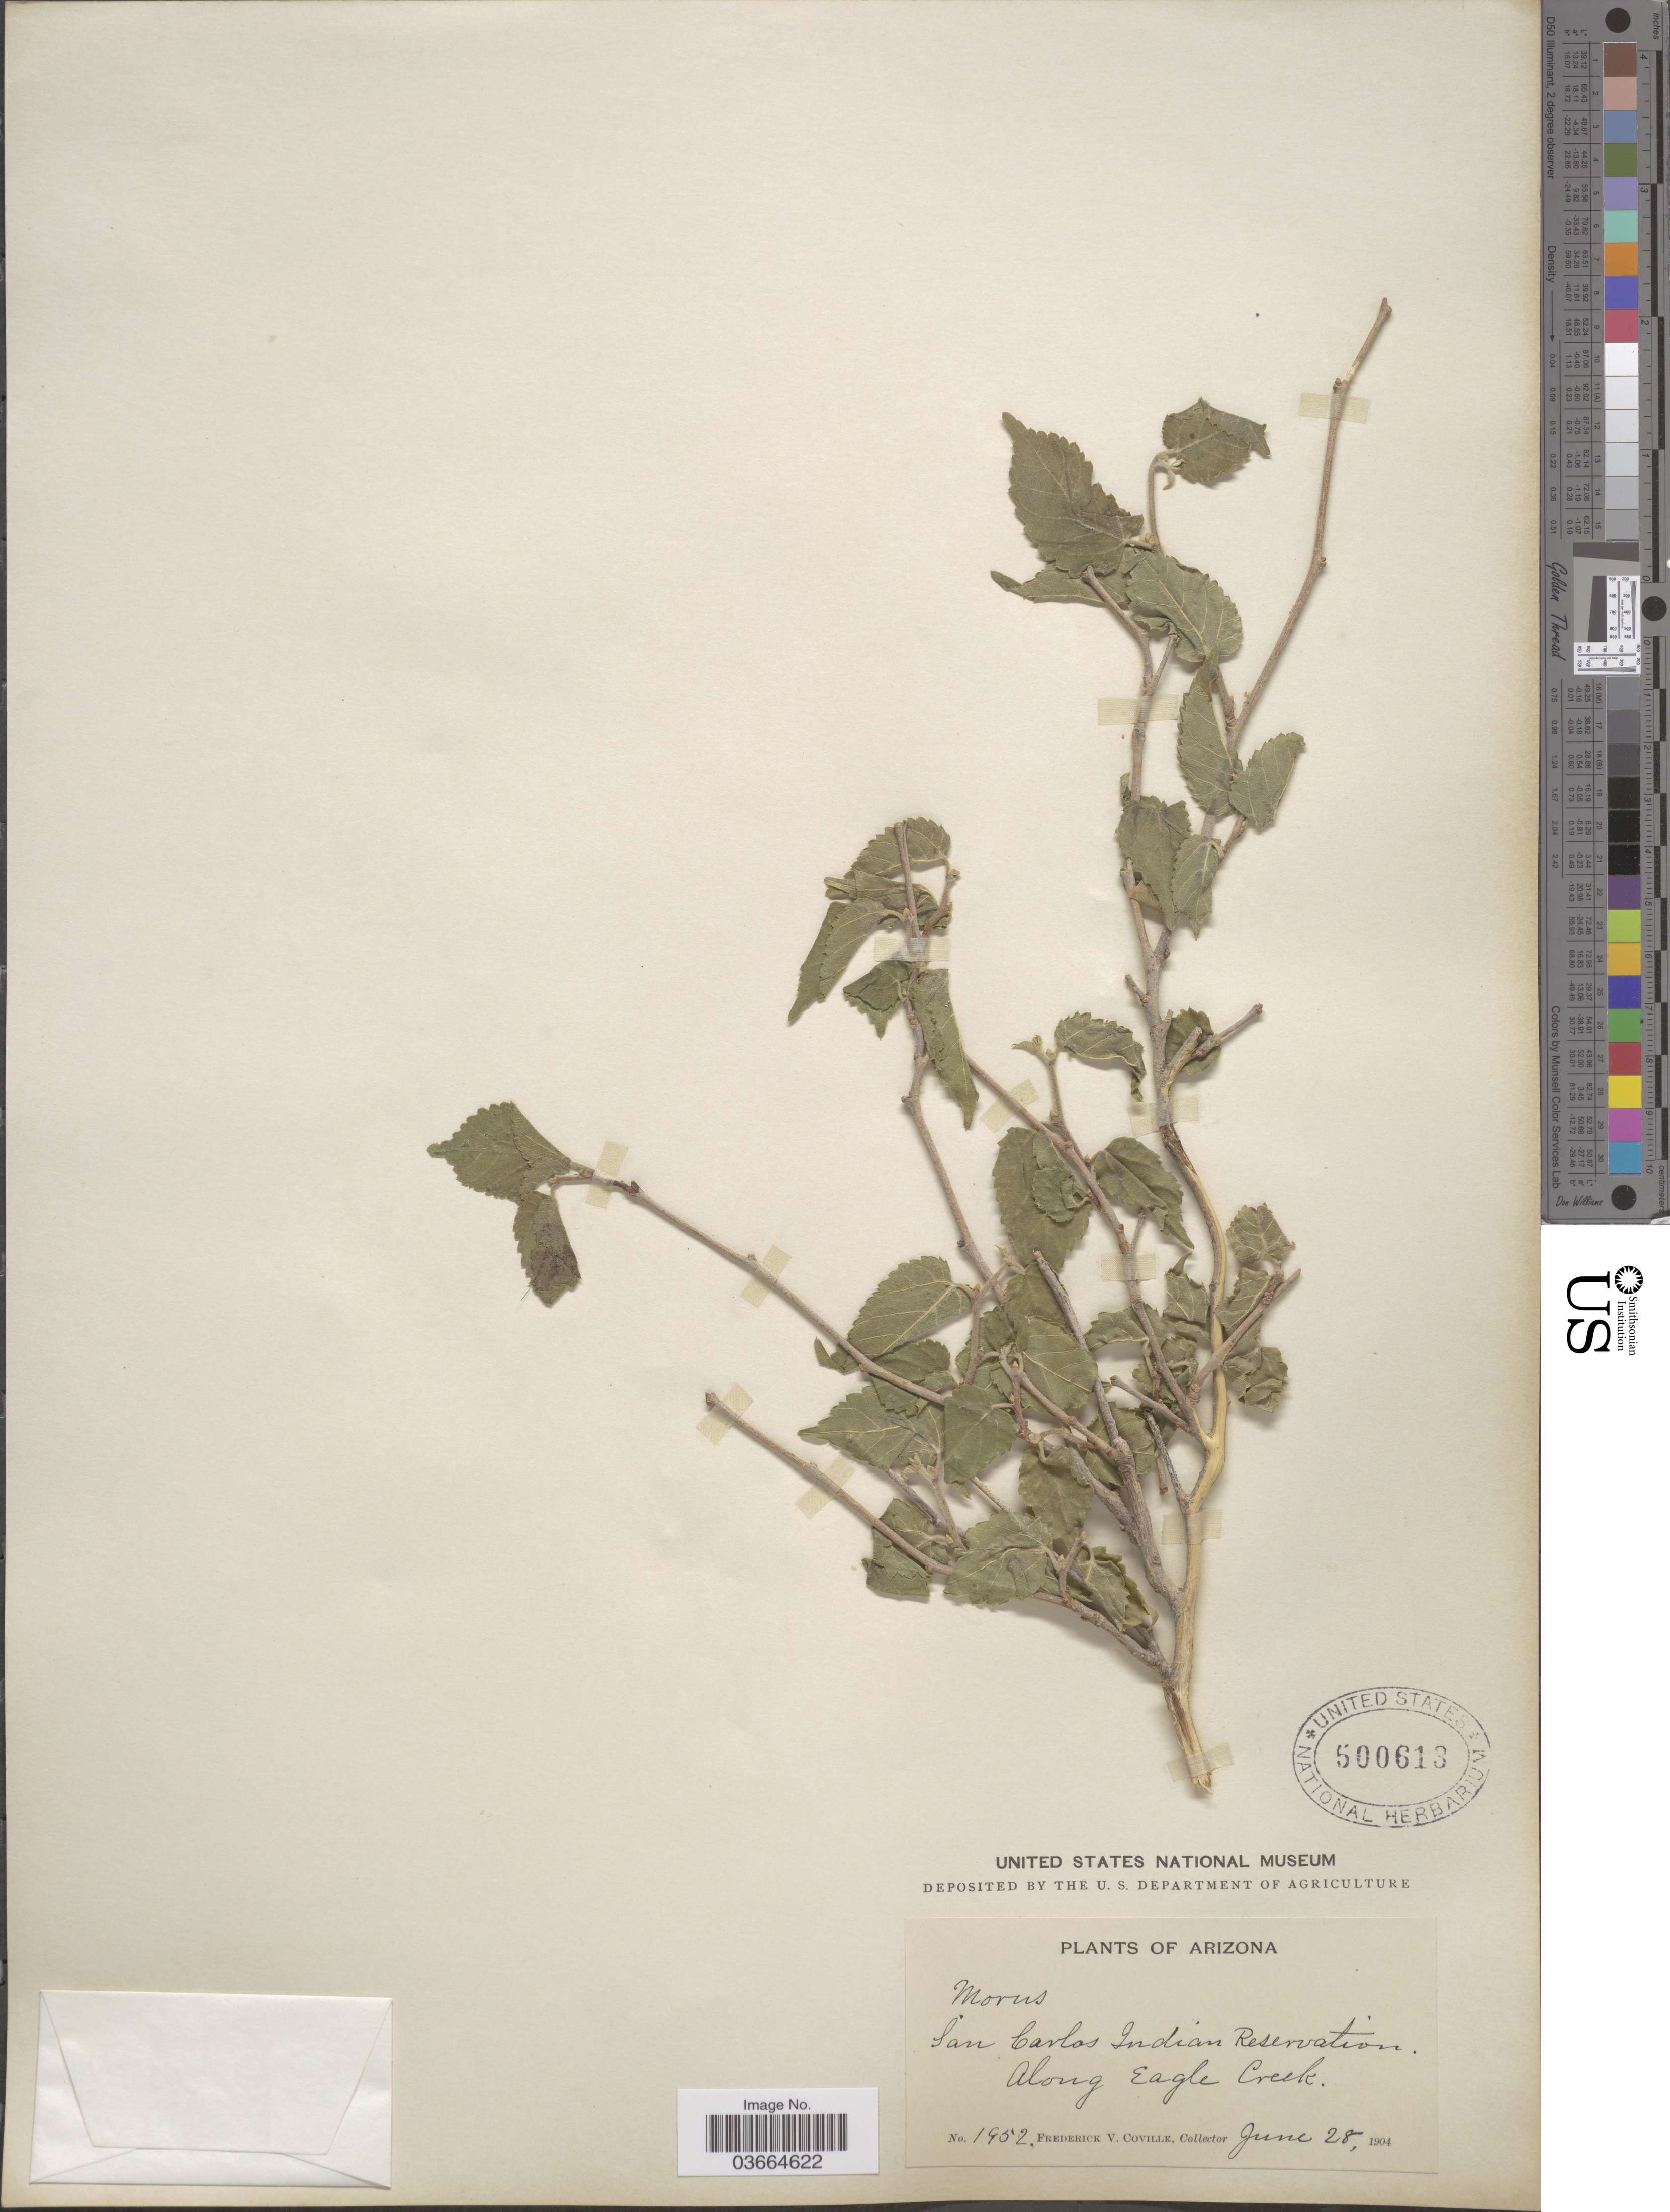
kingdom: Plantae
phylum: Tracheophyta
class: Magnoliopsida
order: Rosales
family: Moraceae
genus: Morus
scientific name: Morus microphylla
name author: Buckley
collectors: F. V. Coville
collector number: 1952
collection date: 1904-06-28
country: United States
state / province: Arizona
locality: San Carlos Indian Reservation. Along Eagle Creek.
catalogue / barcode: US 500613